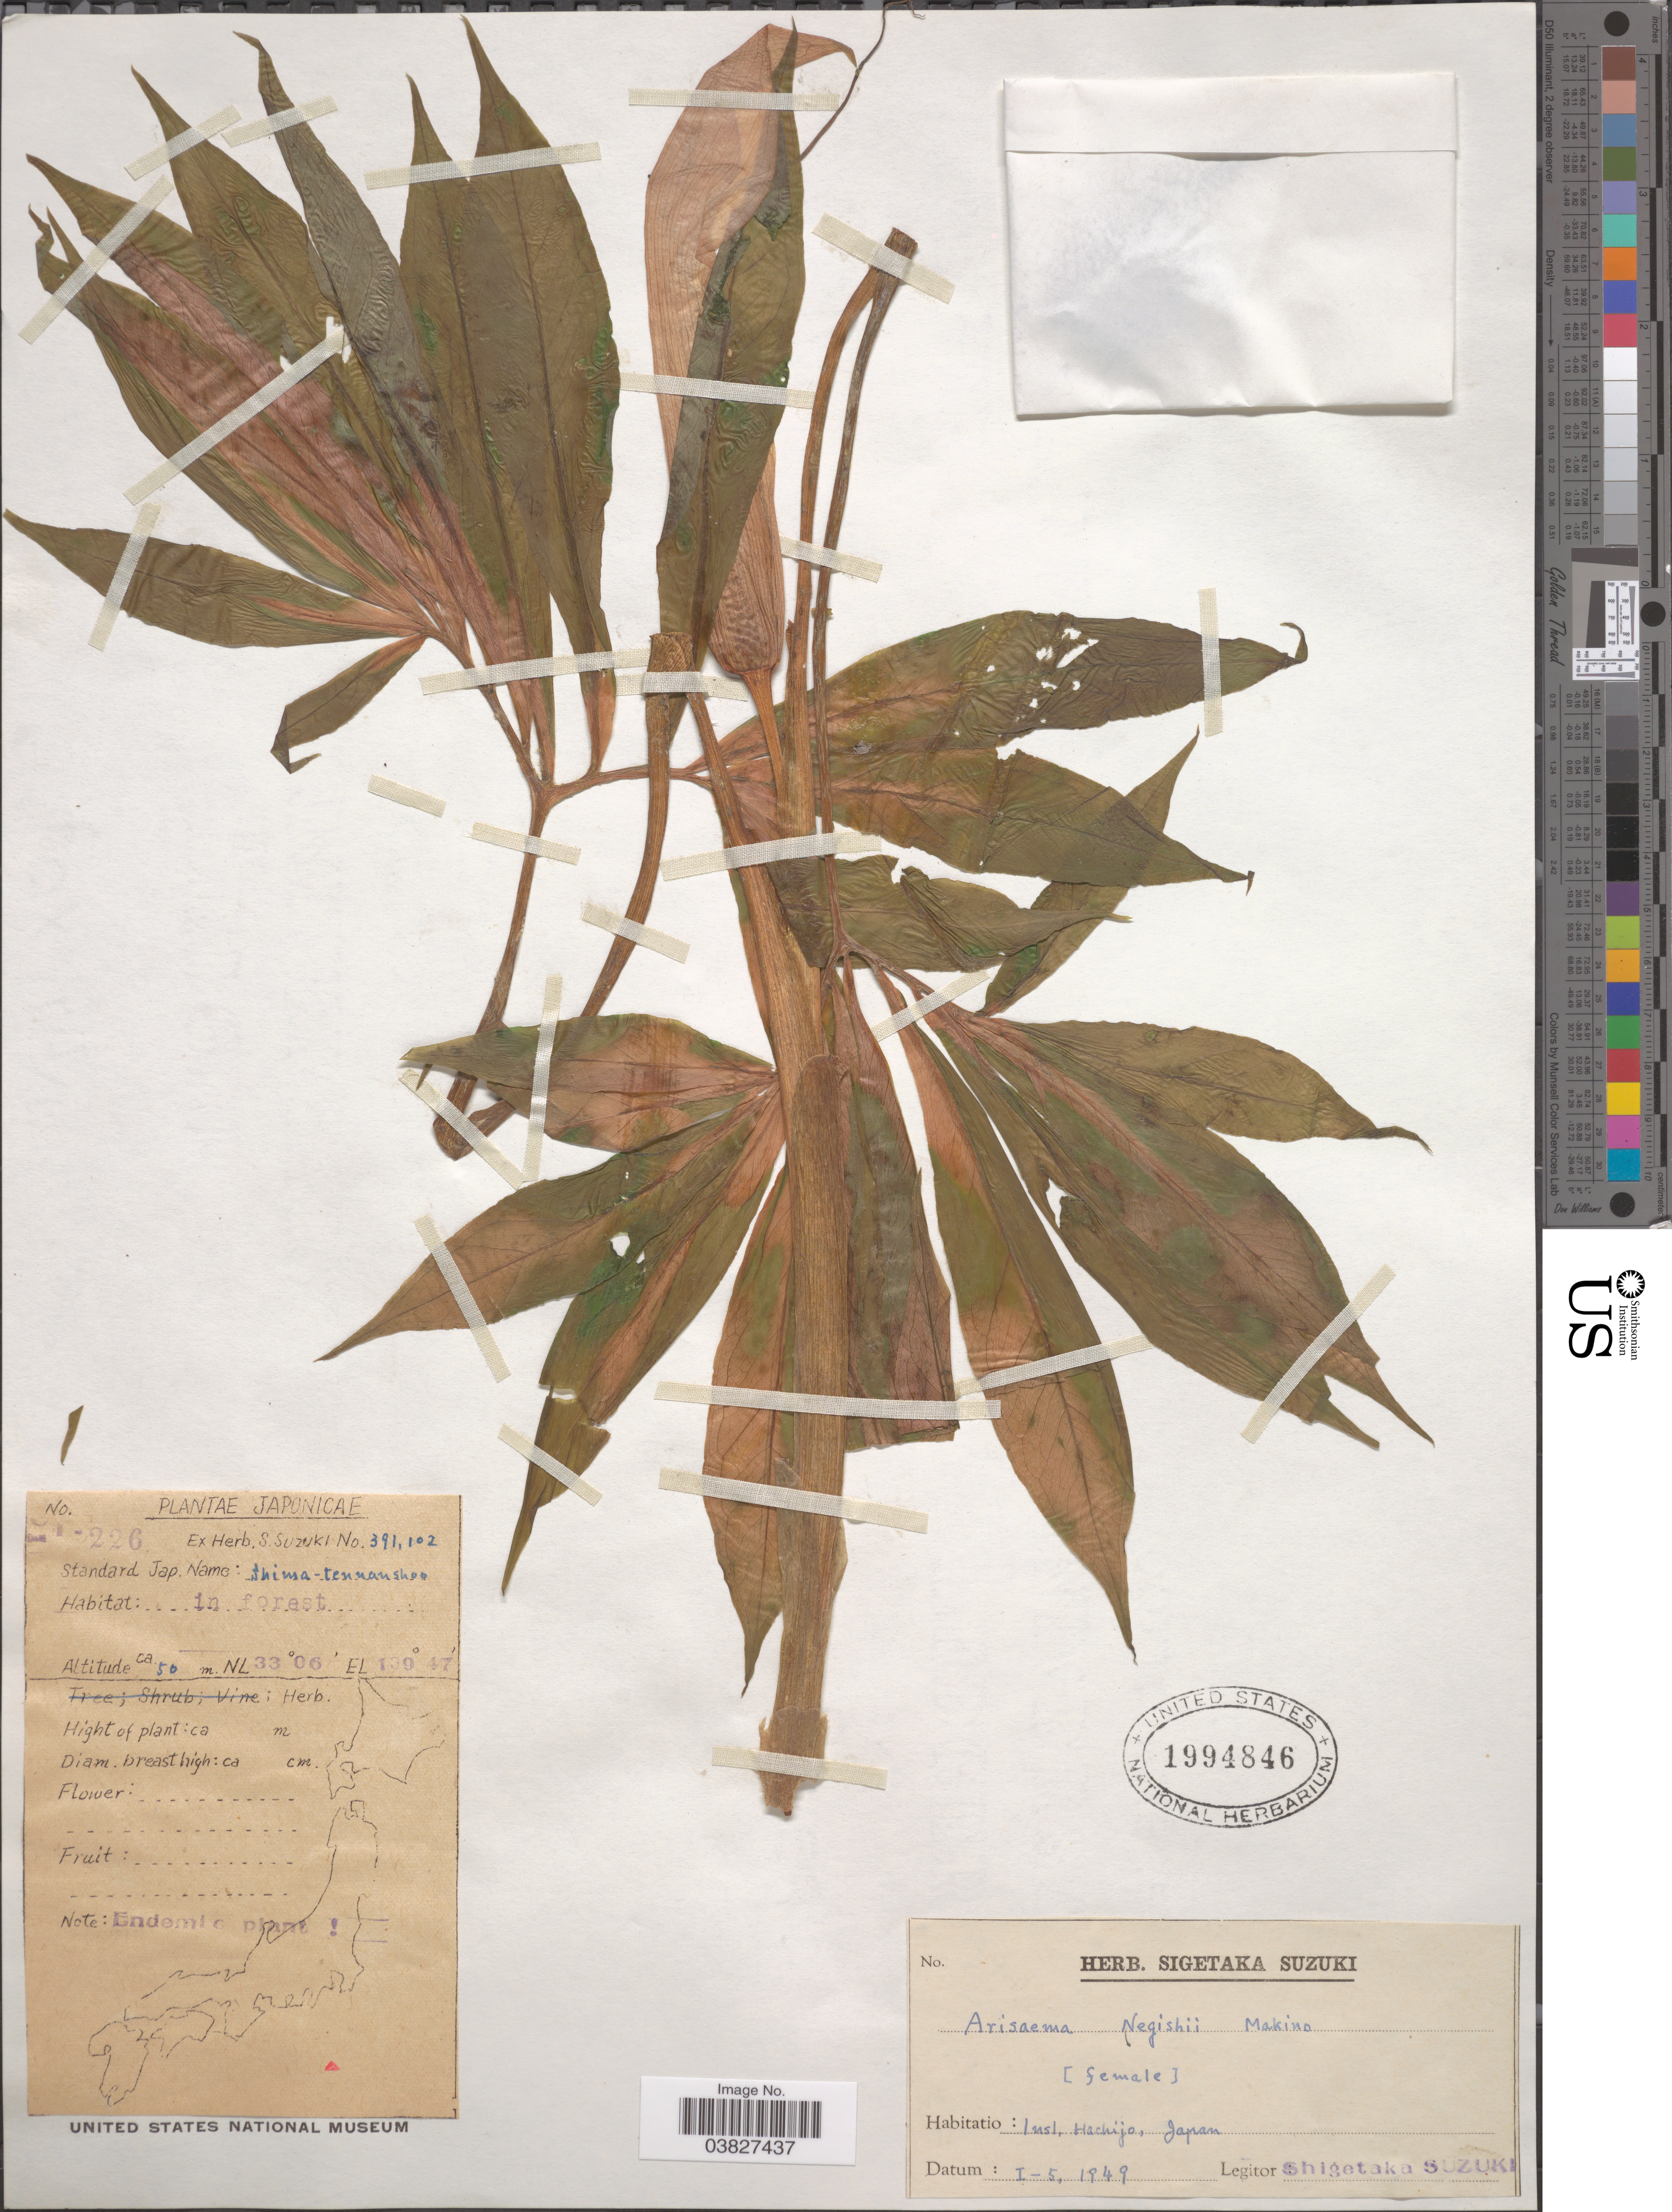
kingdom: Plantae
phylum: Tracheophyta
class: Liliopsida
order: Alismatales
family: Araceae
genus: Arisaema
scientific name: Arisaema negishii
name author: Makino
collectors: S. Suzuki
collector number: SI-226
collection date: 1949-01-05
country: Japan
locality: Insl, Hachijo.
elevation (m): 50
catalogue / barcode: US 1994846